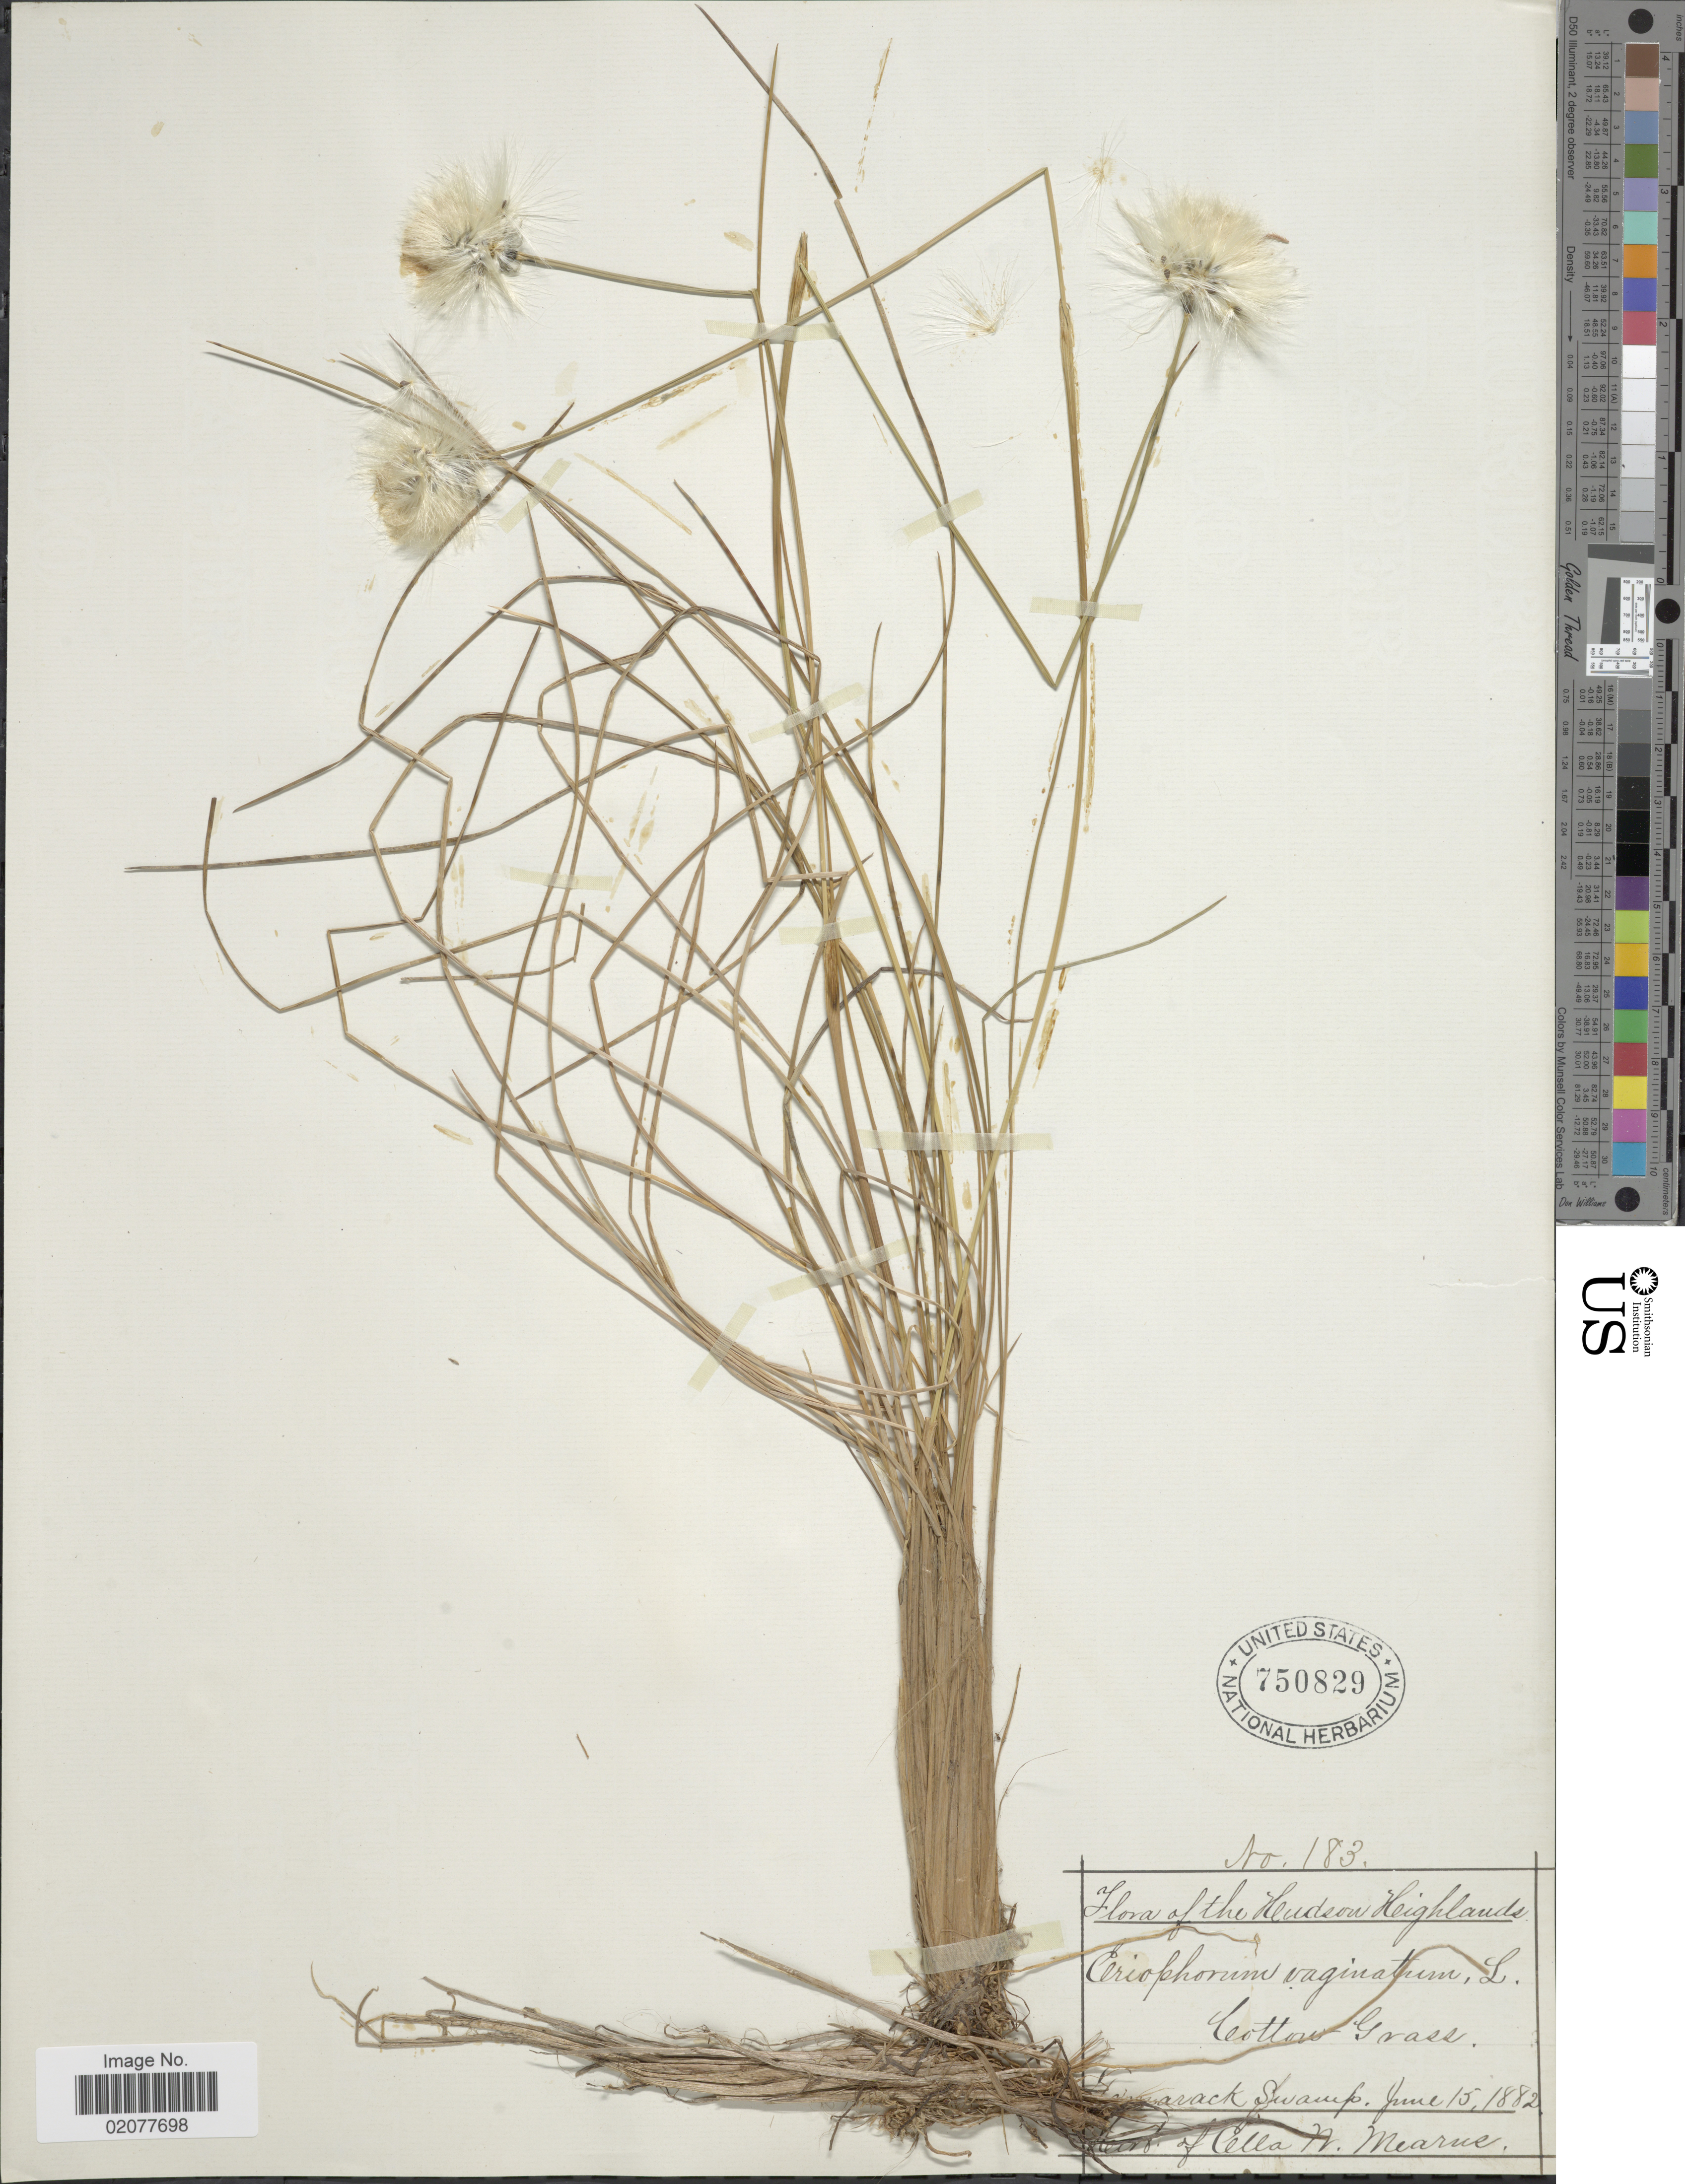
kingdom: Plantae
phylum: Tracheophyta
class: Liliopsida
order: Poales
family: Cyperaceae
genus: Eriophorum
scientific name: Eriophorum spissum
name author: Fernald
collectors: ex herb. Cella N. Mearns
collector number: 183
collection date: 1882-06-15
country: United States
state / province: New York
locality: Hudson Highlands. Tamarack Swamp.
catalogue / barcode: US 750829